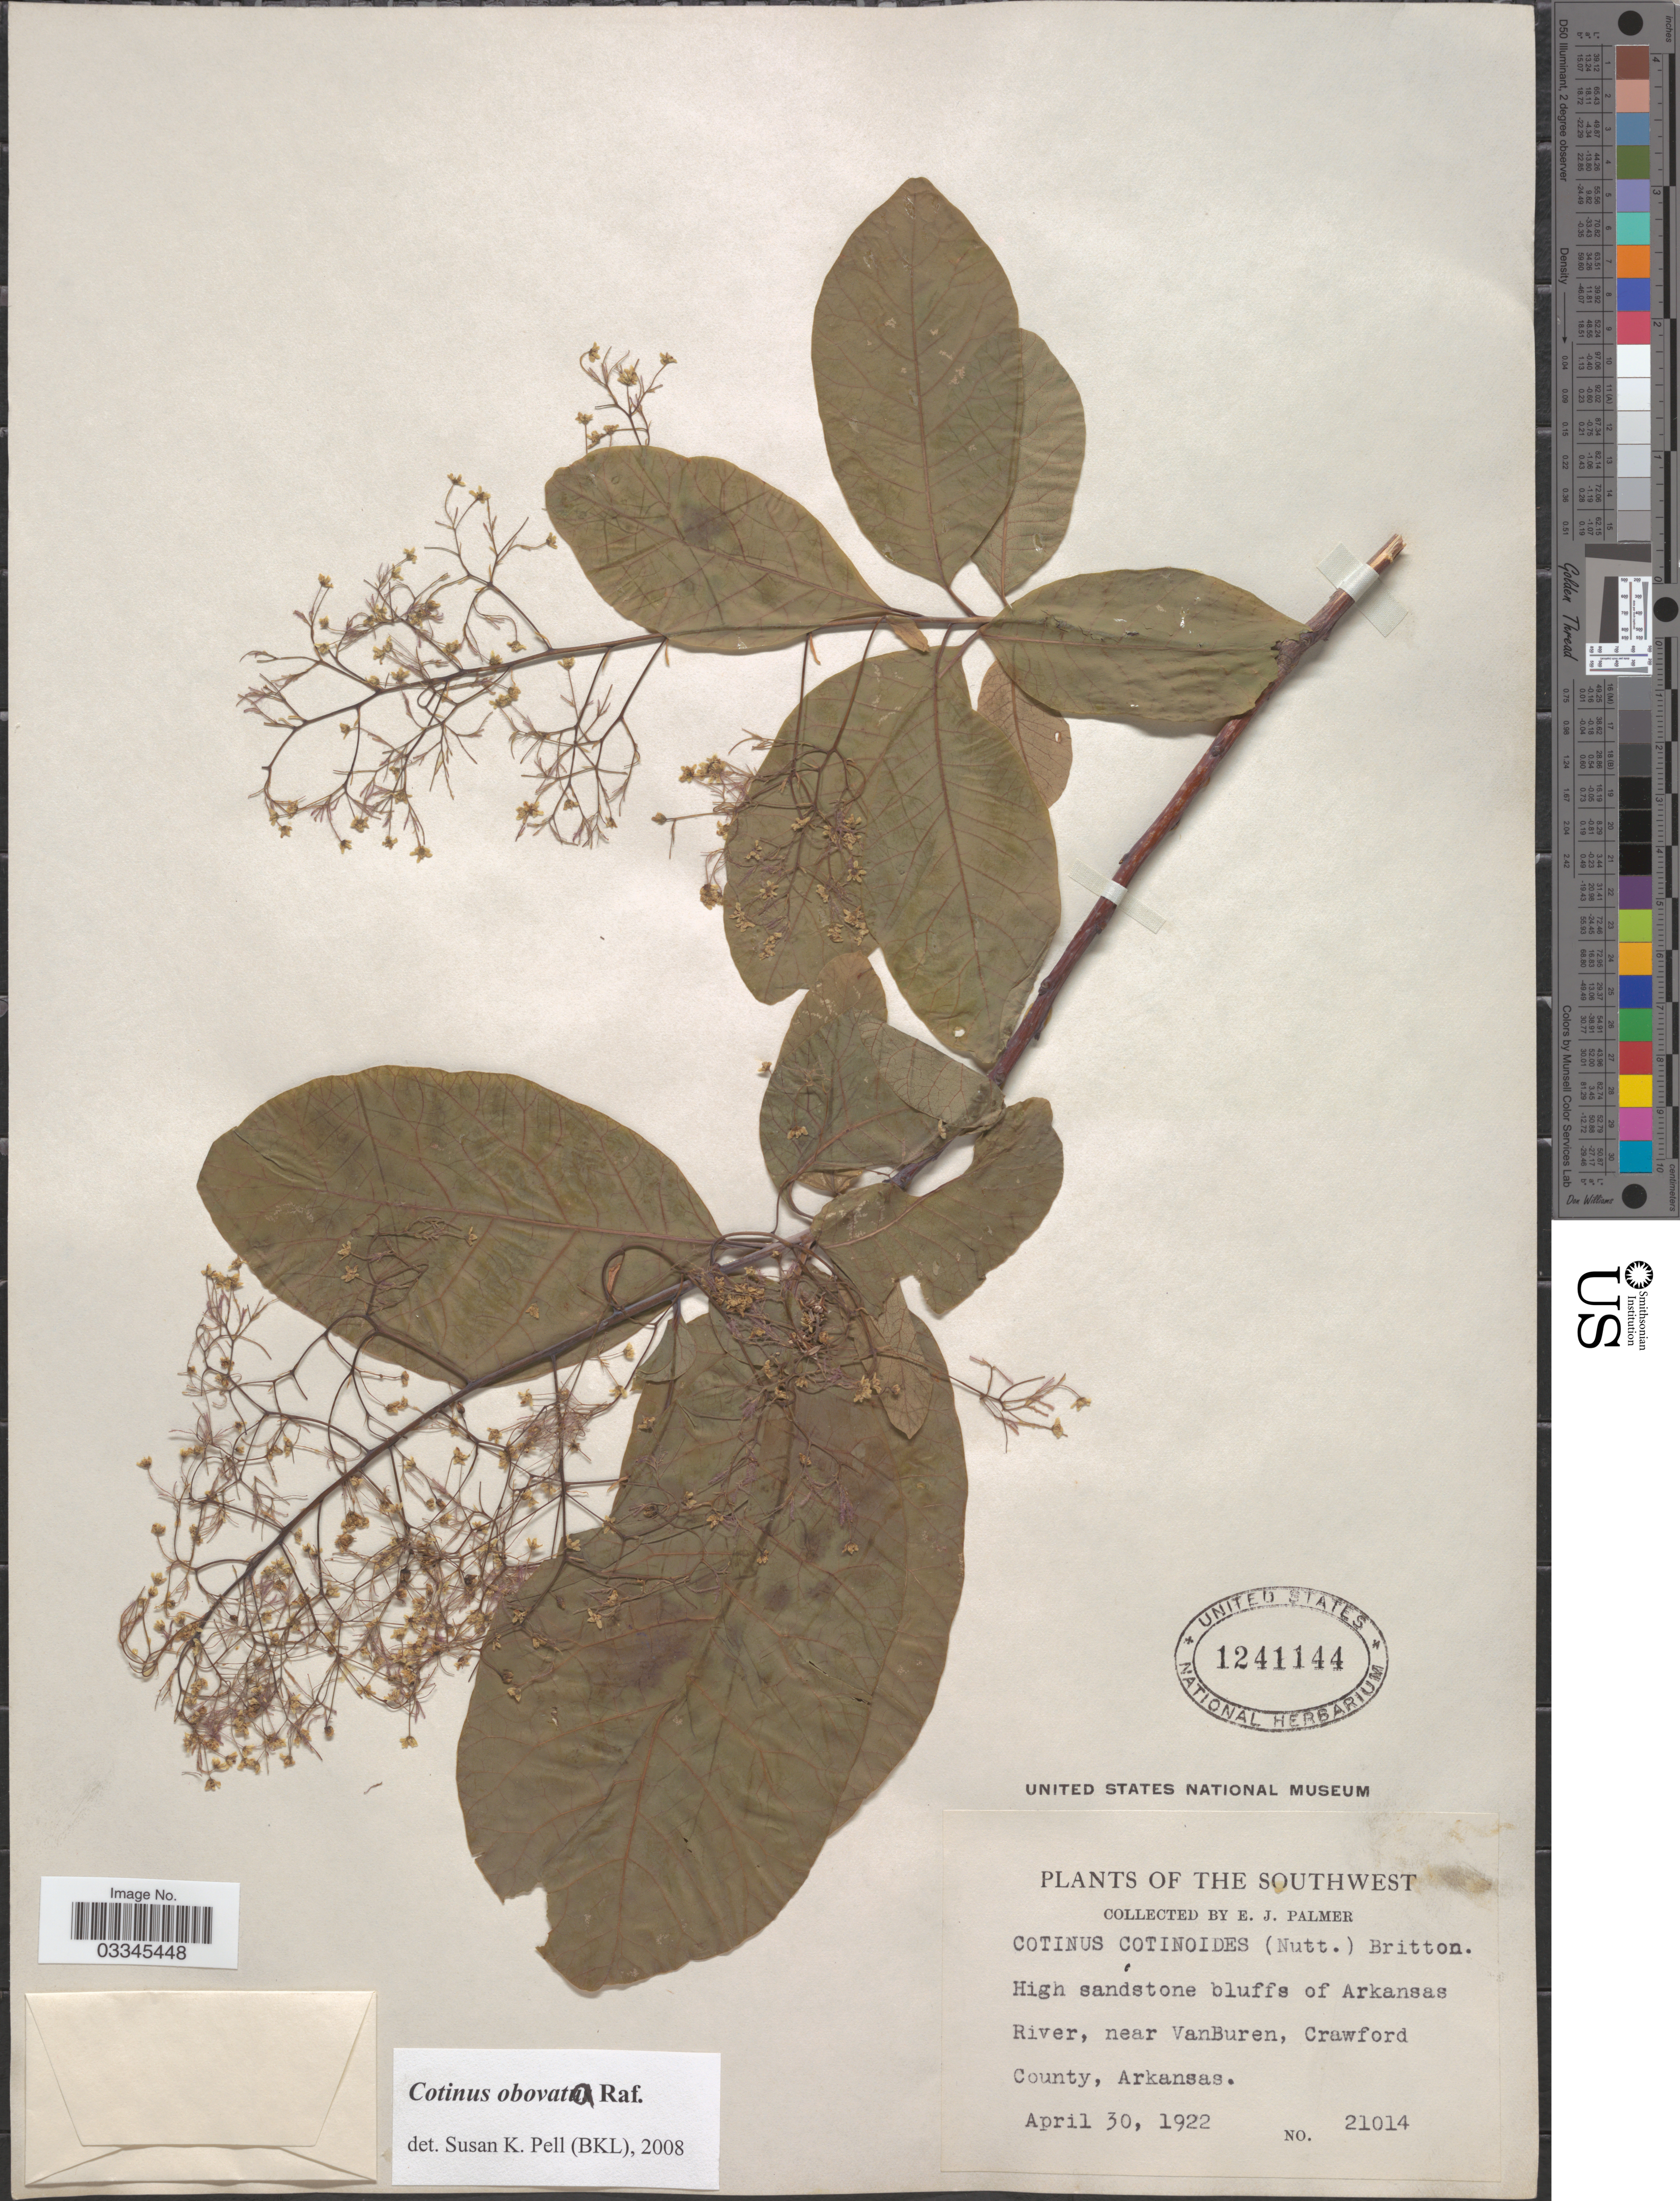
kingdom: Plantae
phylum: Tracheophyta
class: Magnoliopsida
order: Sapindales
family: Anacardiaceae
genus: Cotinus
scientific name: Cotinus obovatus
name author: Raf.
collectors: E. J. Palmer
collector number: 21014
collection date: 1922-04-30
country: United States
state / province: Arkansas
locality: The Southwest. High sandstone bluffs of Arkansas River, near VanBuren, Crawford County.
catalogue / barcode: US 1241144